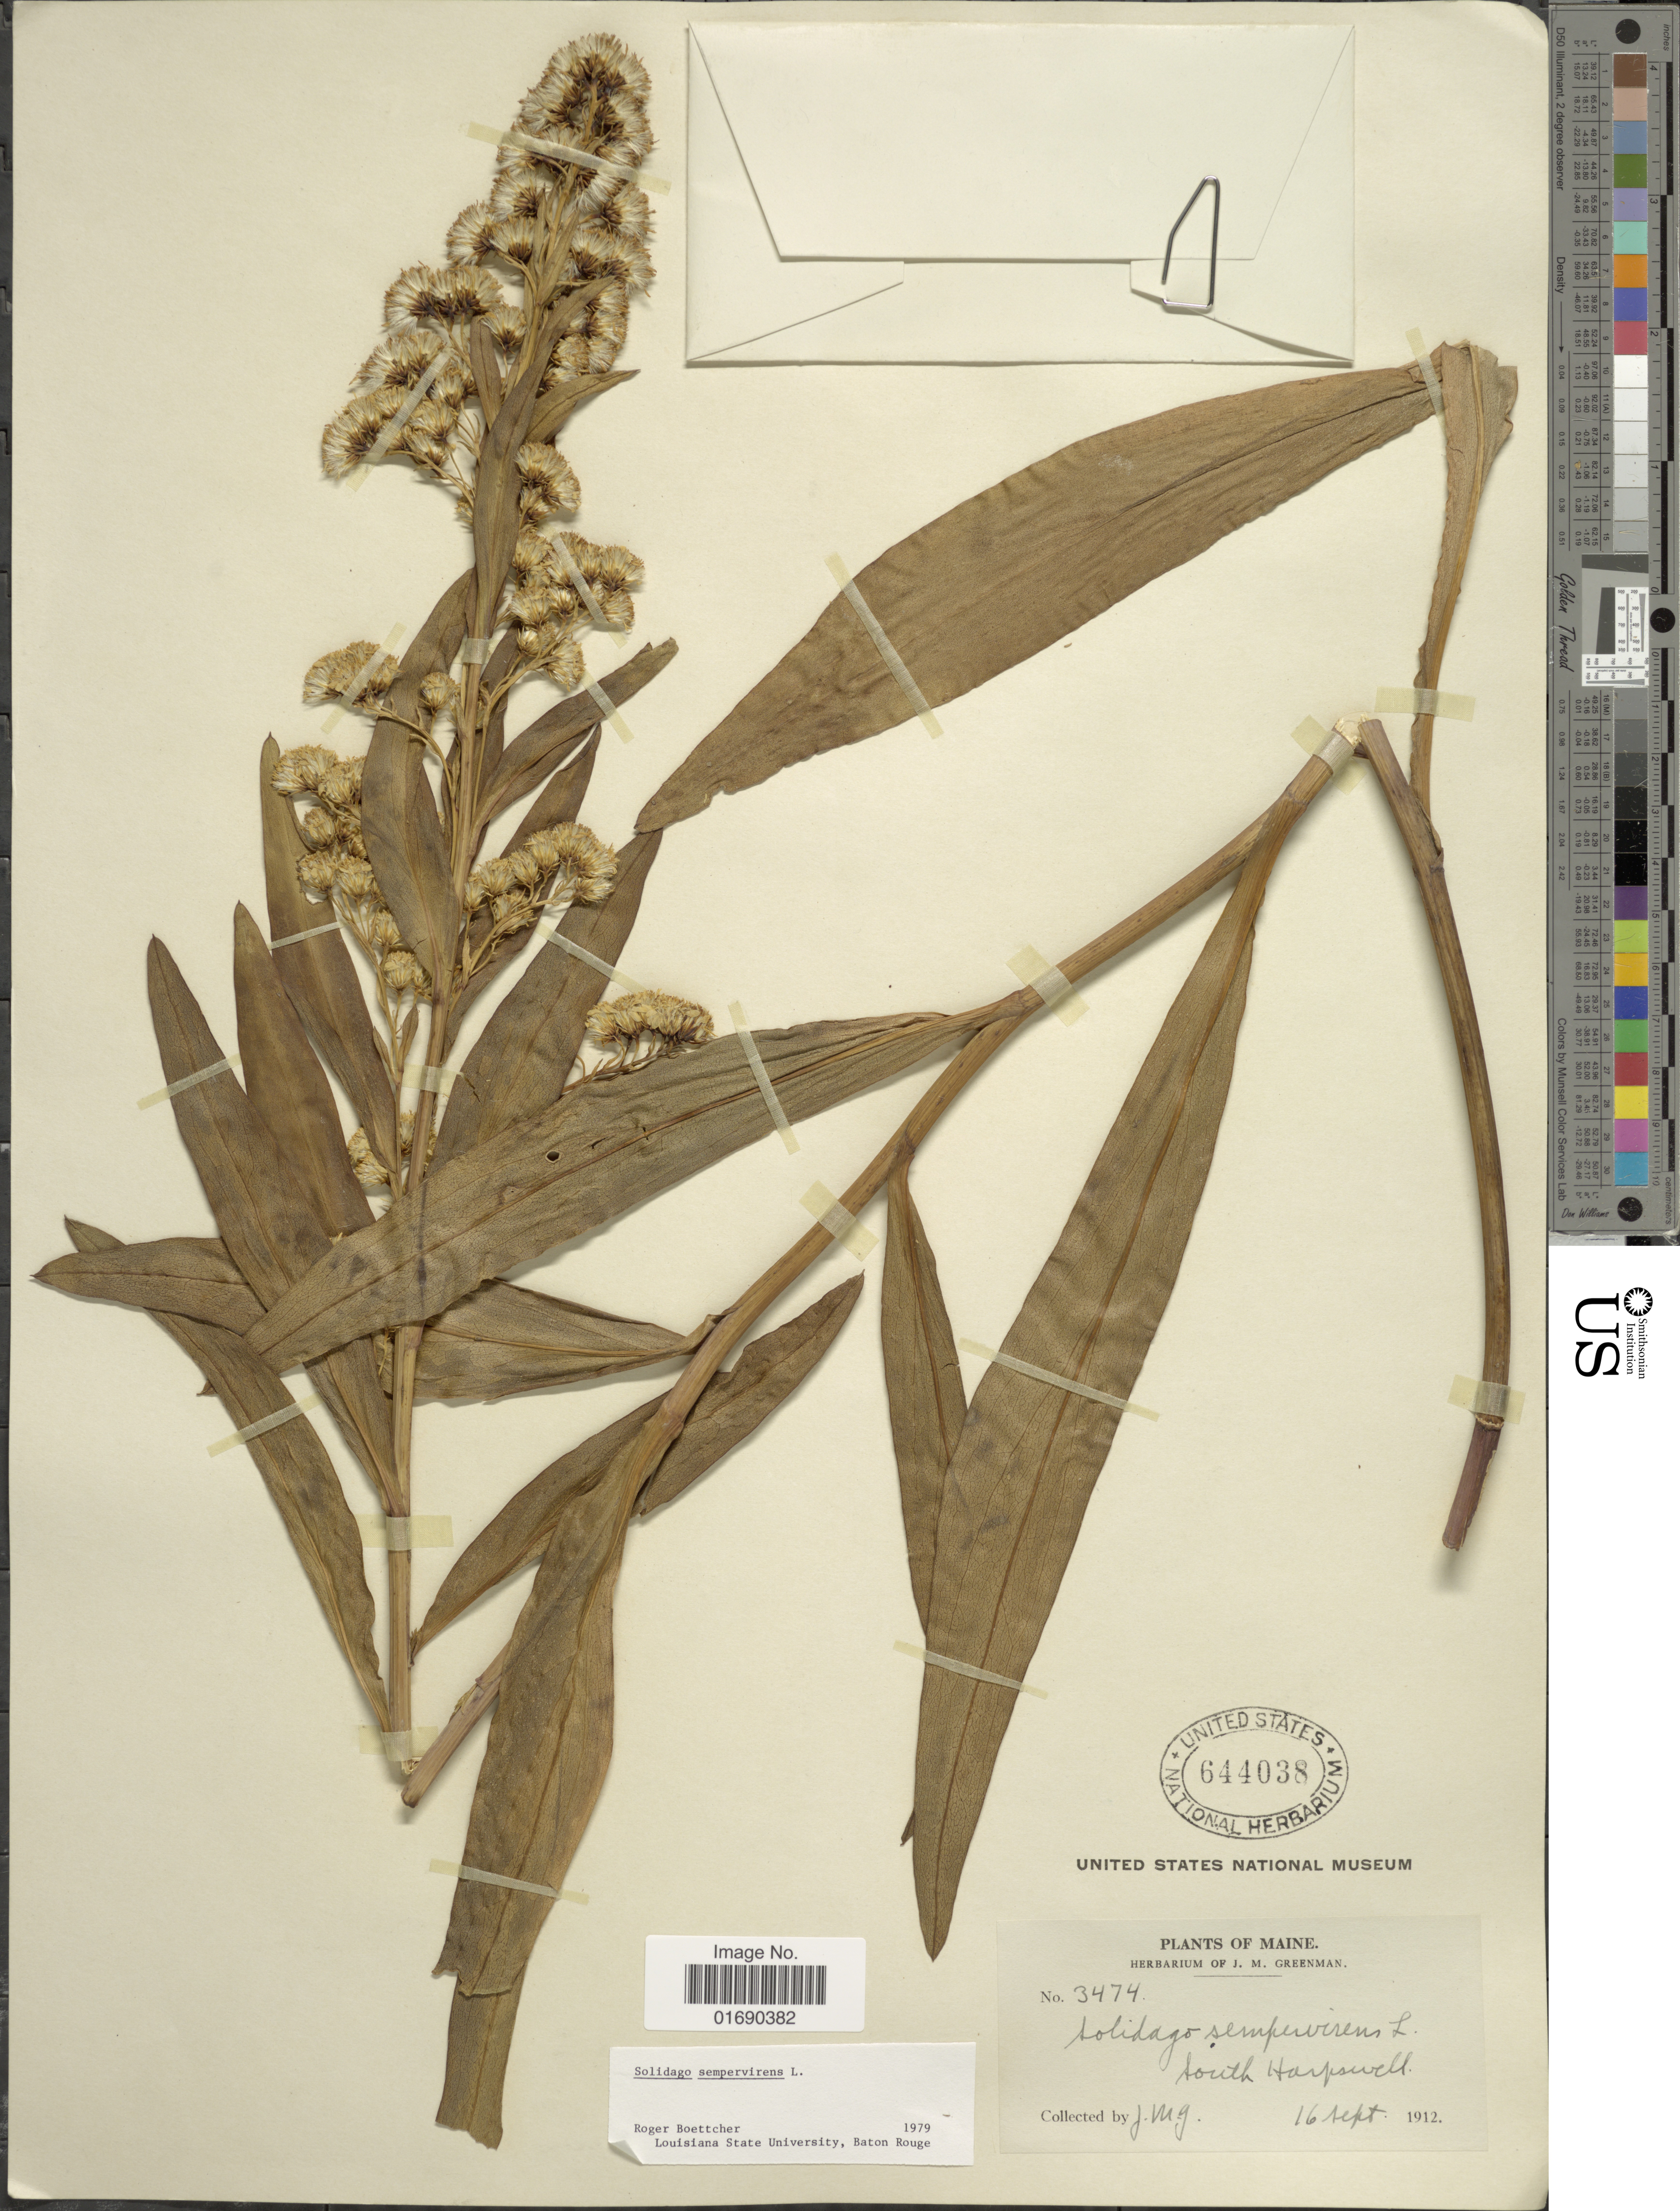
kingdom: Plantae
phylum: Tracheophyta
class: Magnoliopsida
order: Asterales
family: Asteraceae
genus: Solidago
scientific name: Solidago sempervirens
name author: L.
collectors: J. M. Greenman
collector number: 3474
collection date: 1912-09-16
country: United States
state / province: Maine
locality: South Harpswell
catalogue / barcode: US 644038